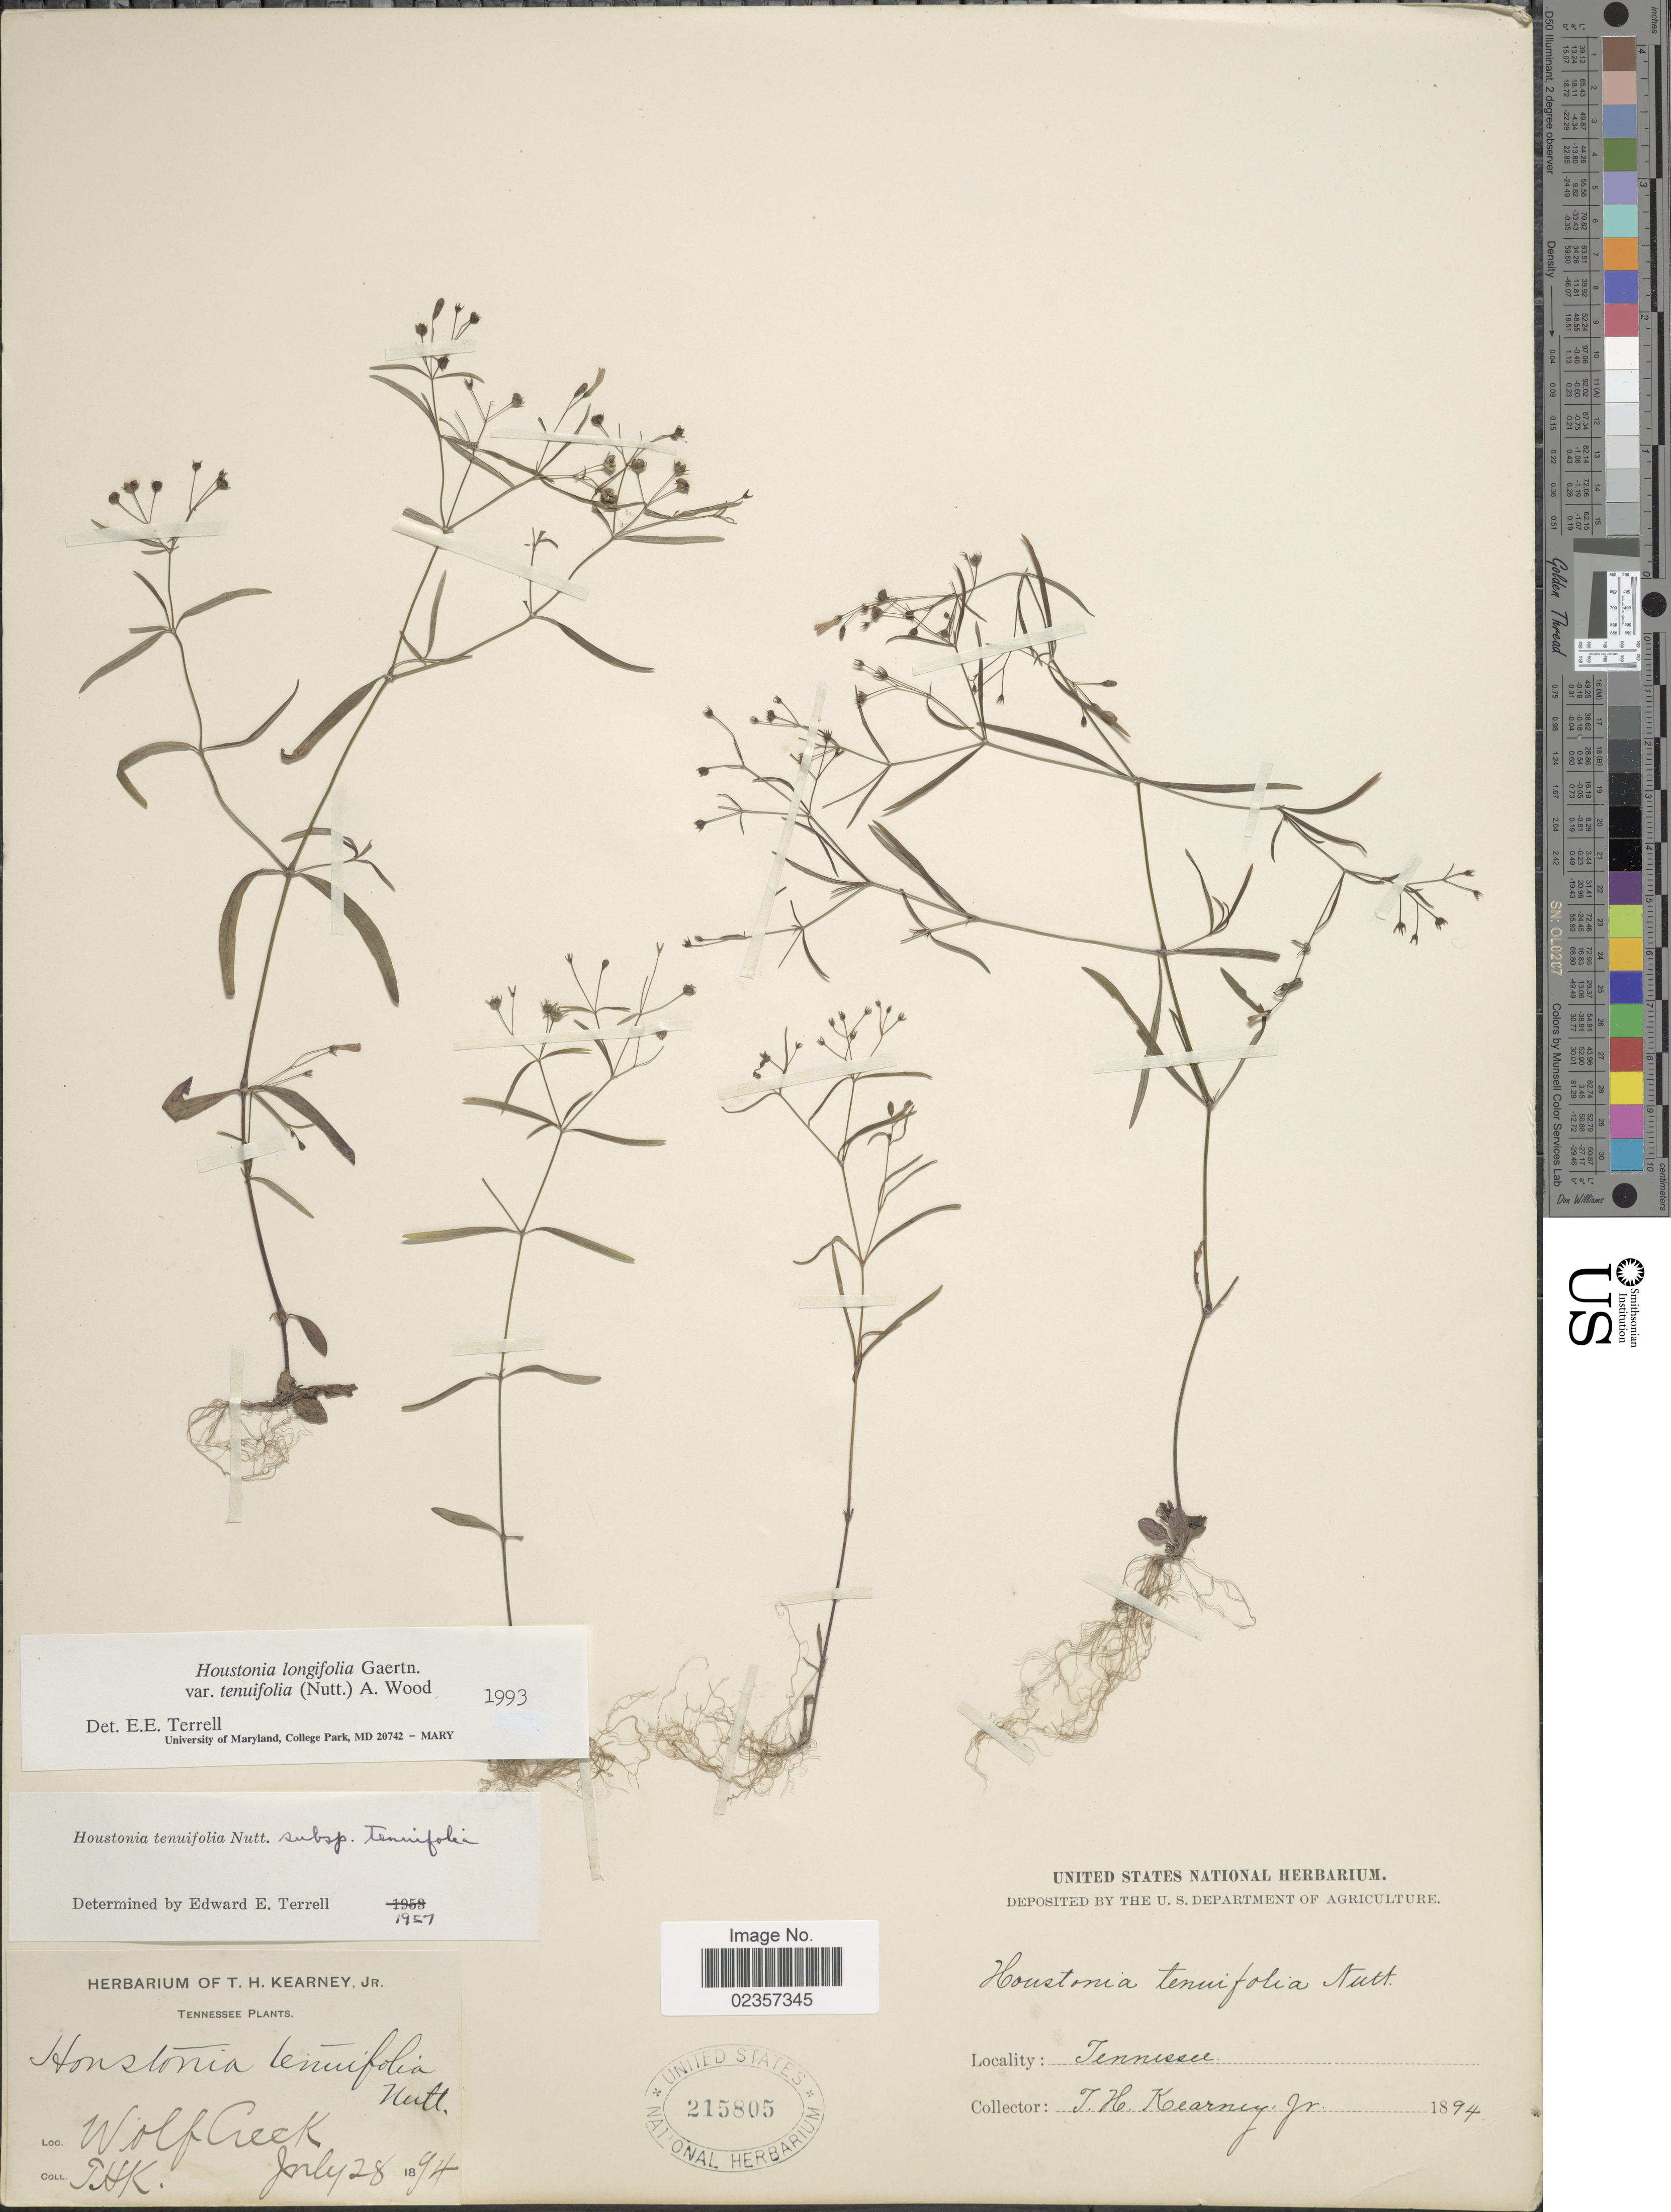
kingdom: Plantae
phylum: Tracheophyta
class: Magnoliopsida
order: Gentianales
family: Rubiaceae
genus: Houstonia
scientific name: Houstonia longifolia var. tenuifolia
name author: (Nutt.) Alph. Wood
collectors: T. H. Kearney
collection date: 1894-07-28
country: United States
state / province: Tennessee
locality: Wolf Creek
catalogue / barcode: US 215805